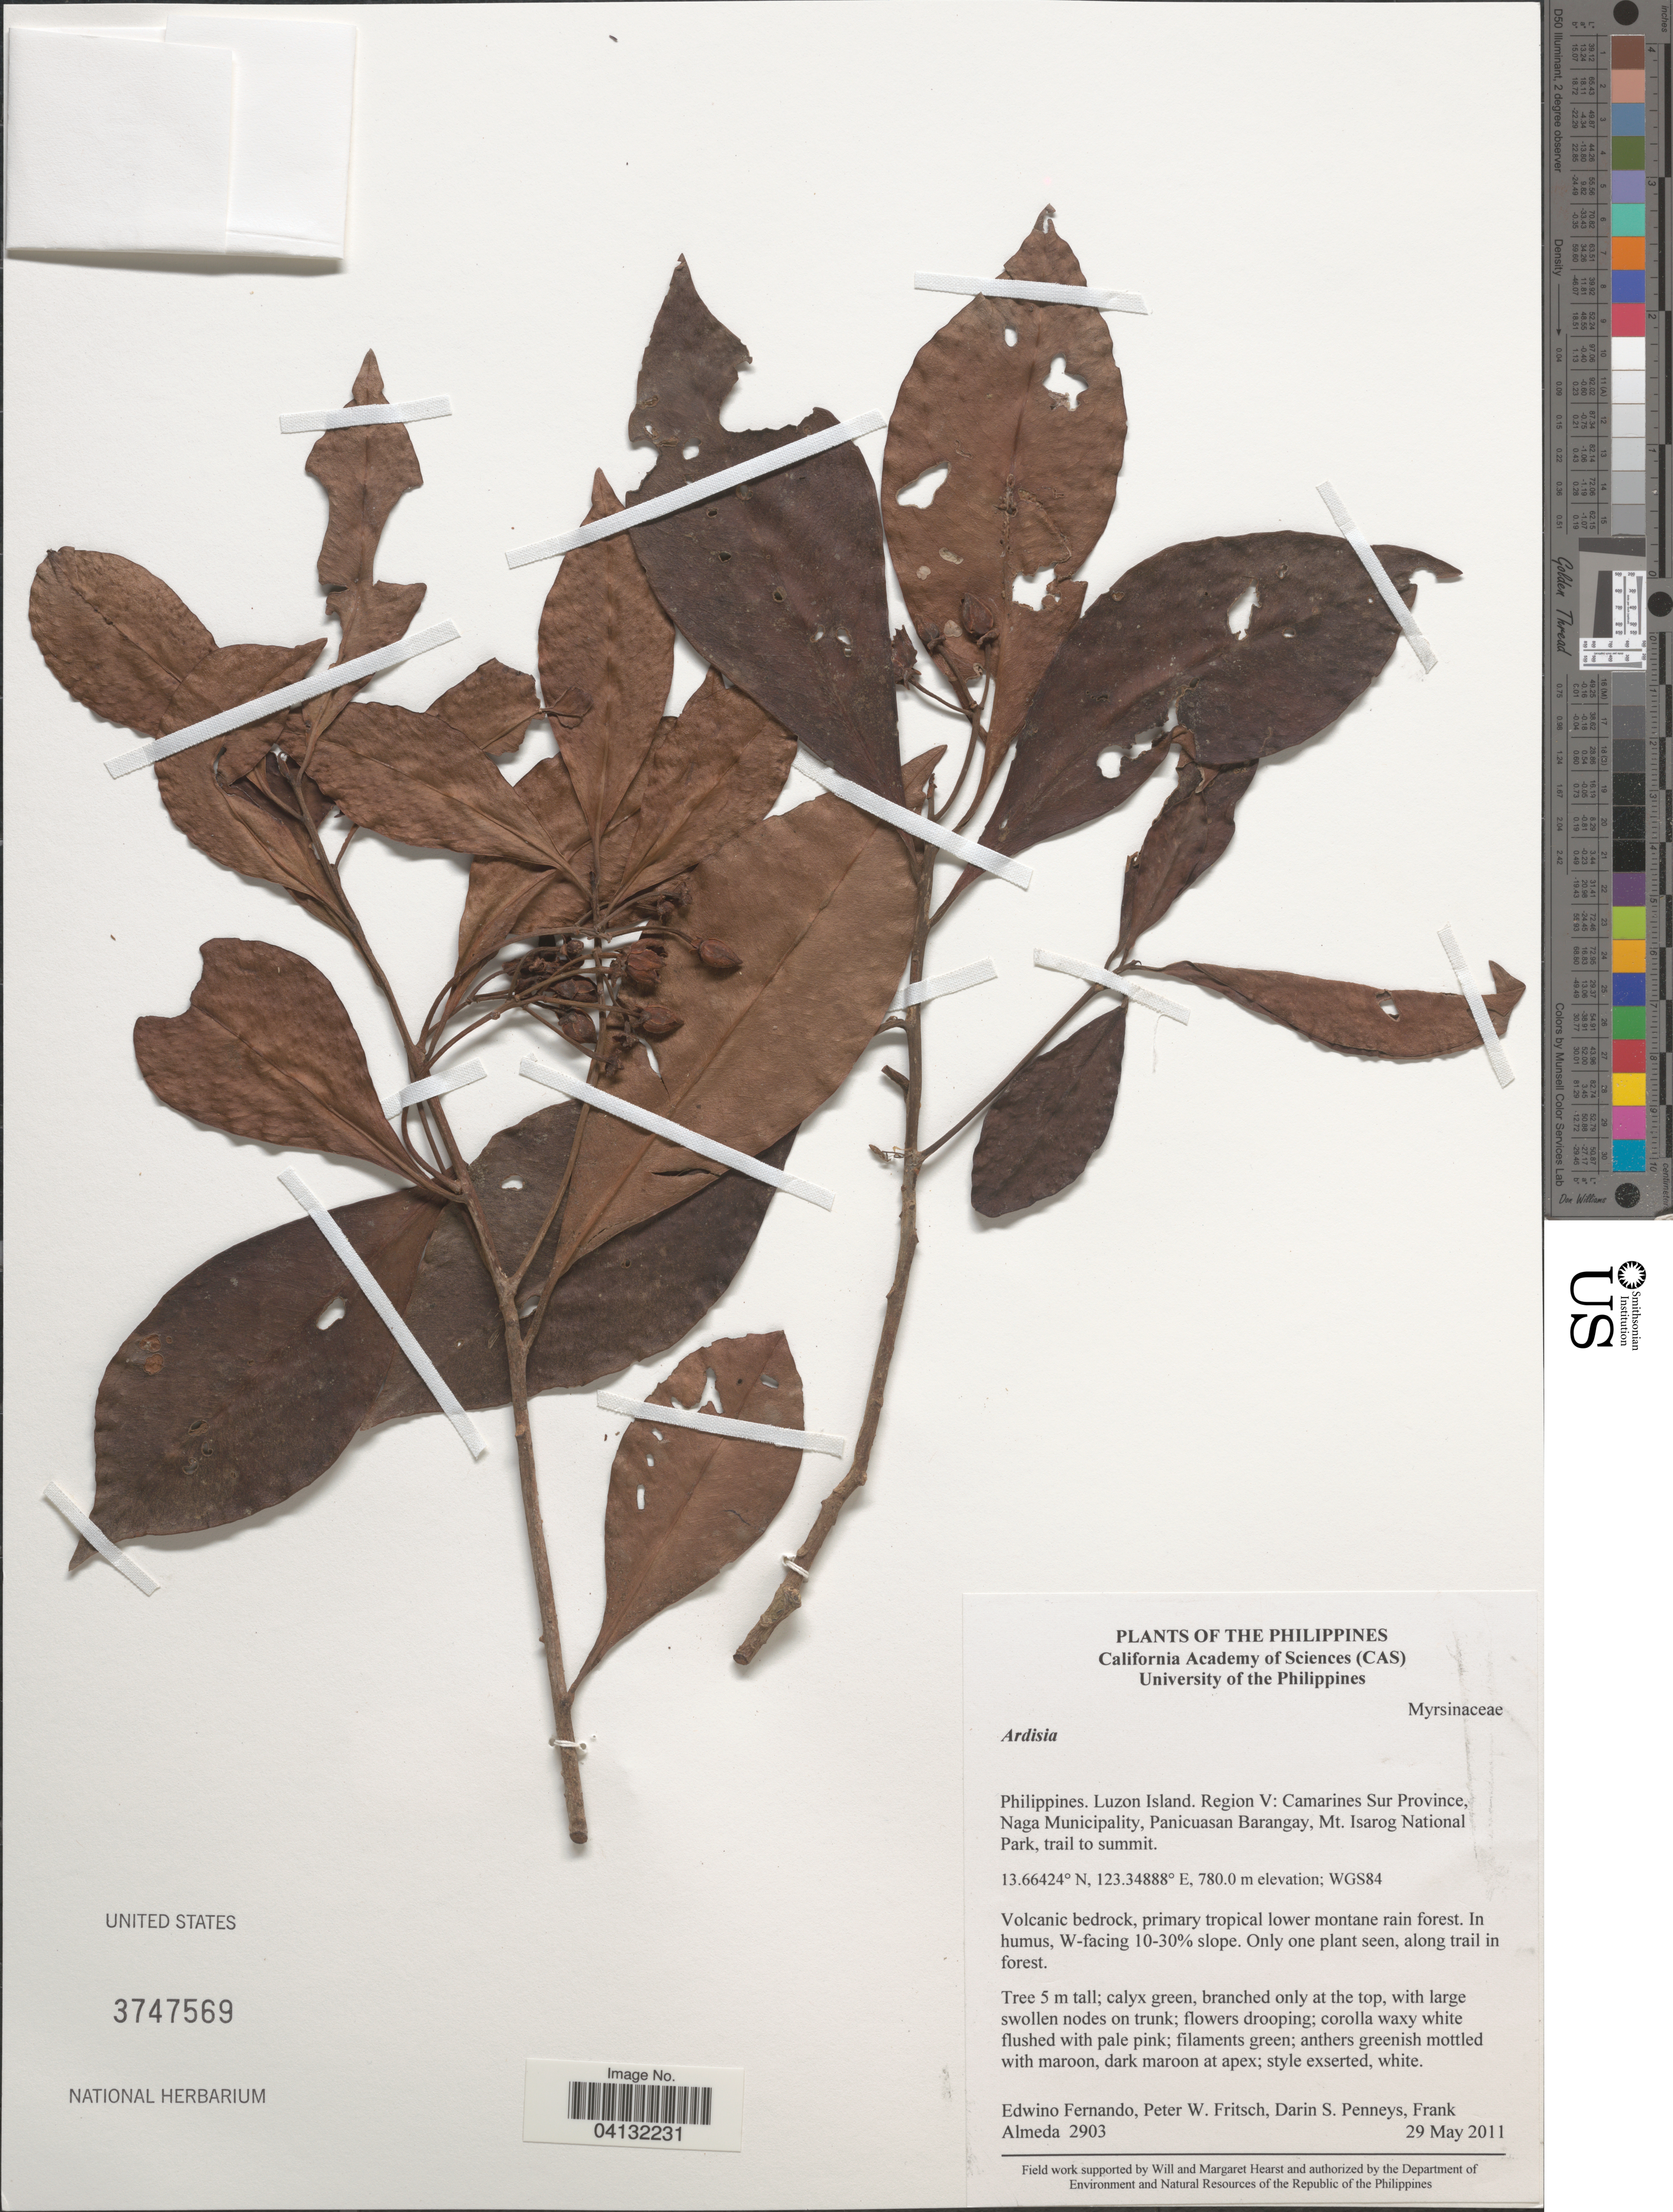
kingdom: Plantae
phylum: Tracheophyta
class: Magnoliopsida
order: Ericales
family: Primulaceae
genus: Ardisia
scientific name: Ardisia sp.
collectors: E. S. Fernando, P. W. Fritsch, D. S. Penneys & F. Almeda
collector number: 2903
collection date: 2011-05-29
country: Philippines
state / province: Bicol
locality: Luzon Island. Region V: Camarines Sur Province, Naga Municipality, Panicuasan Barangay, Mt. Isarog National Park, trail to summit. WGS84. W-facing 10-30% slope.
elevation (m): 780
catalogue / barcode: US 3747569